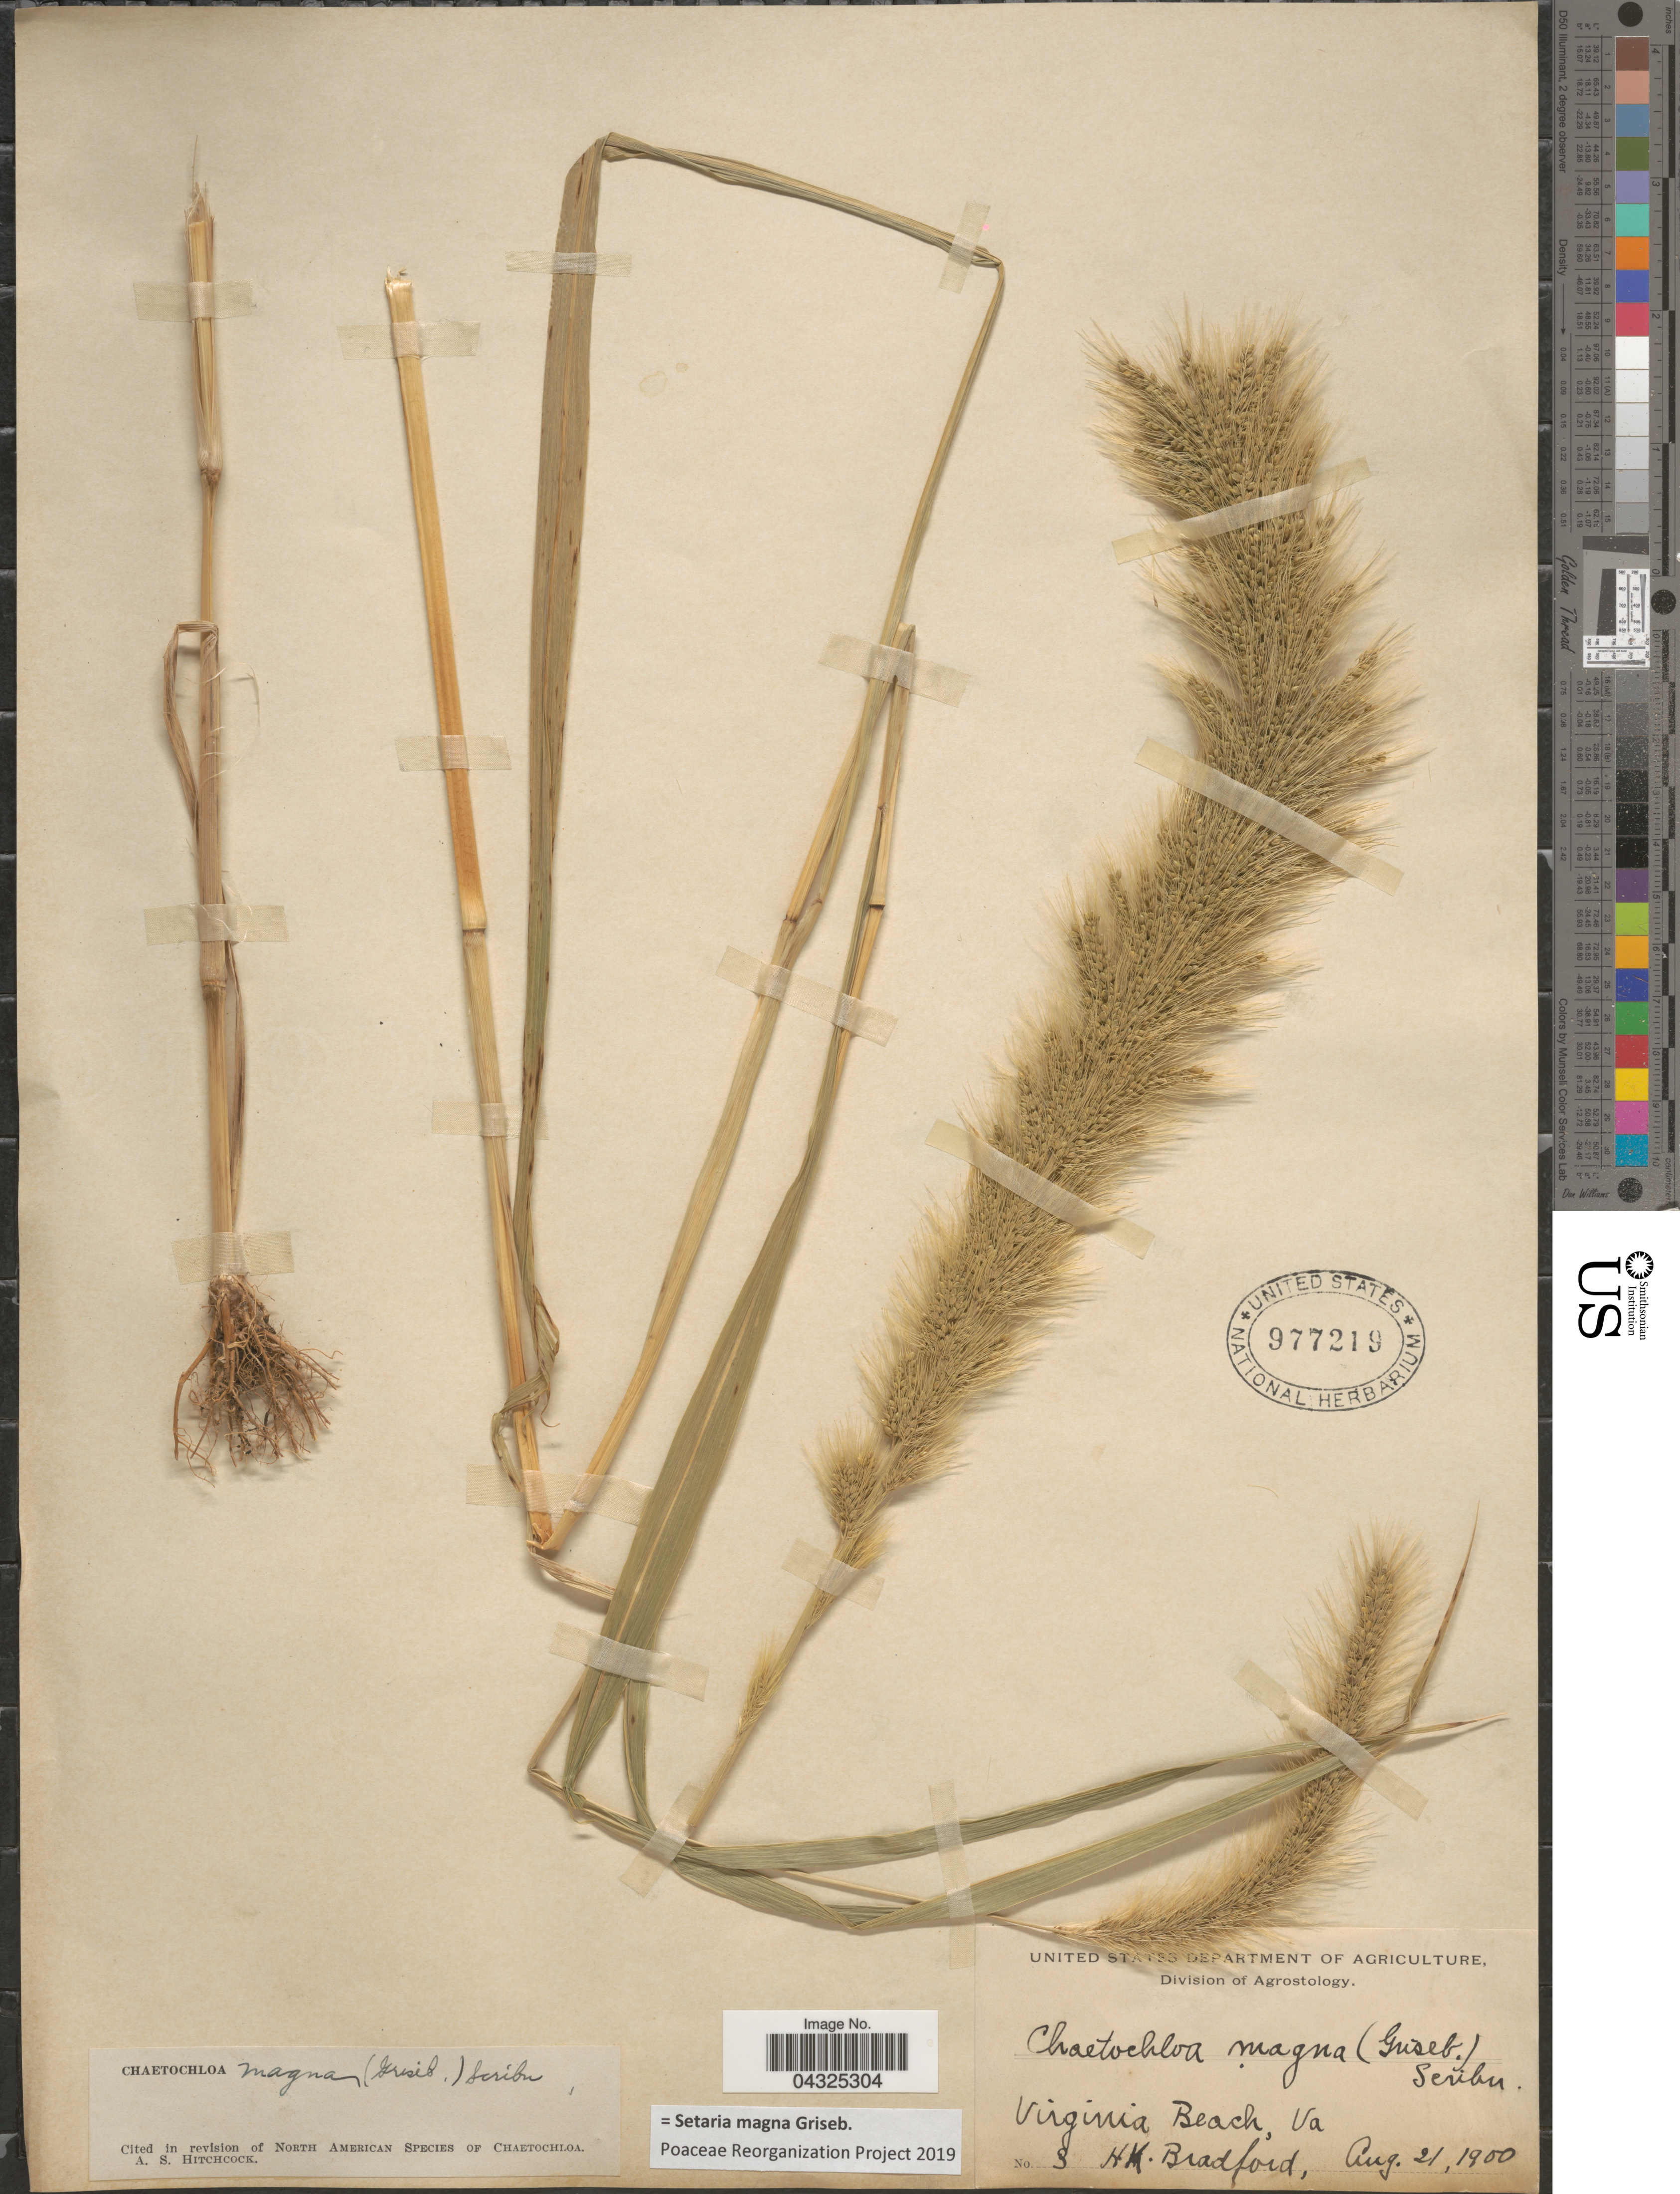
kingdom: Plantae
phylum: Tracheophyta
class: Liliopsida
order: Poales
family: Poaceae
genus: Setaria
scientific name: Setaria magna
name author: Griseb.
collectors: H. Bradford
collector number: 3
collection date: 1900-08-21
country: United States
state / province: Virginia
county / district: City of Virginia Beach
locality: Virginia Beach.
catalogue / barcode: US 977219